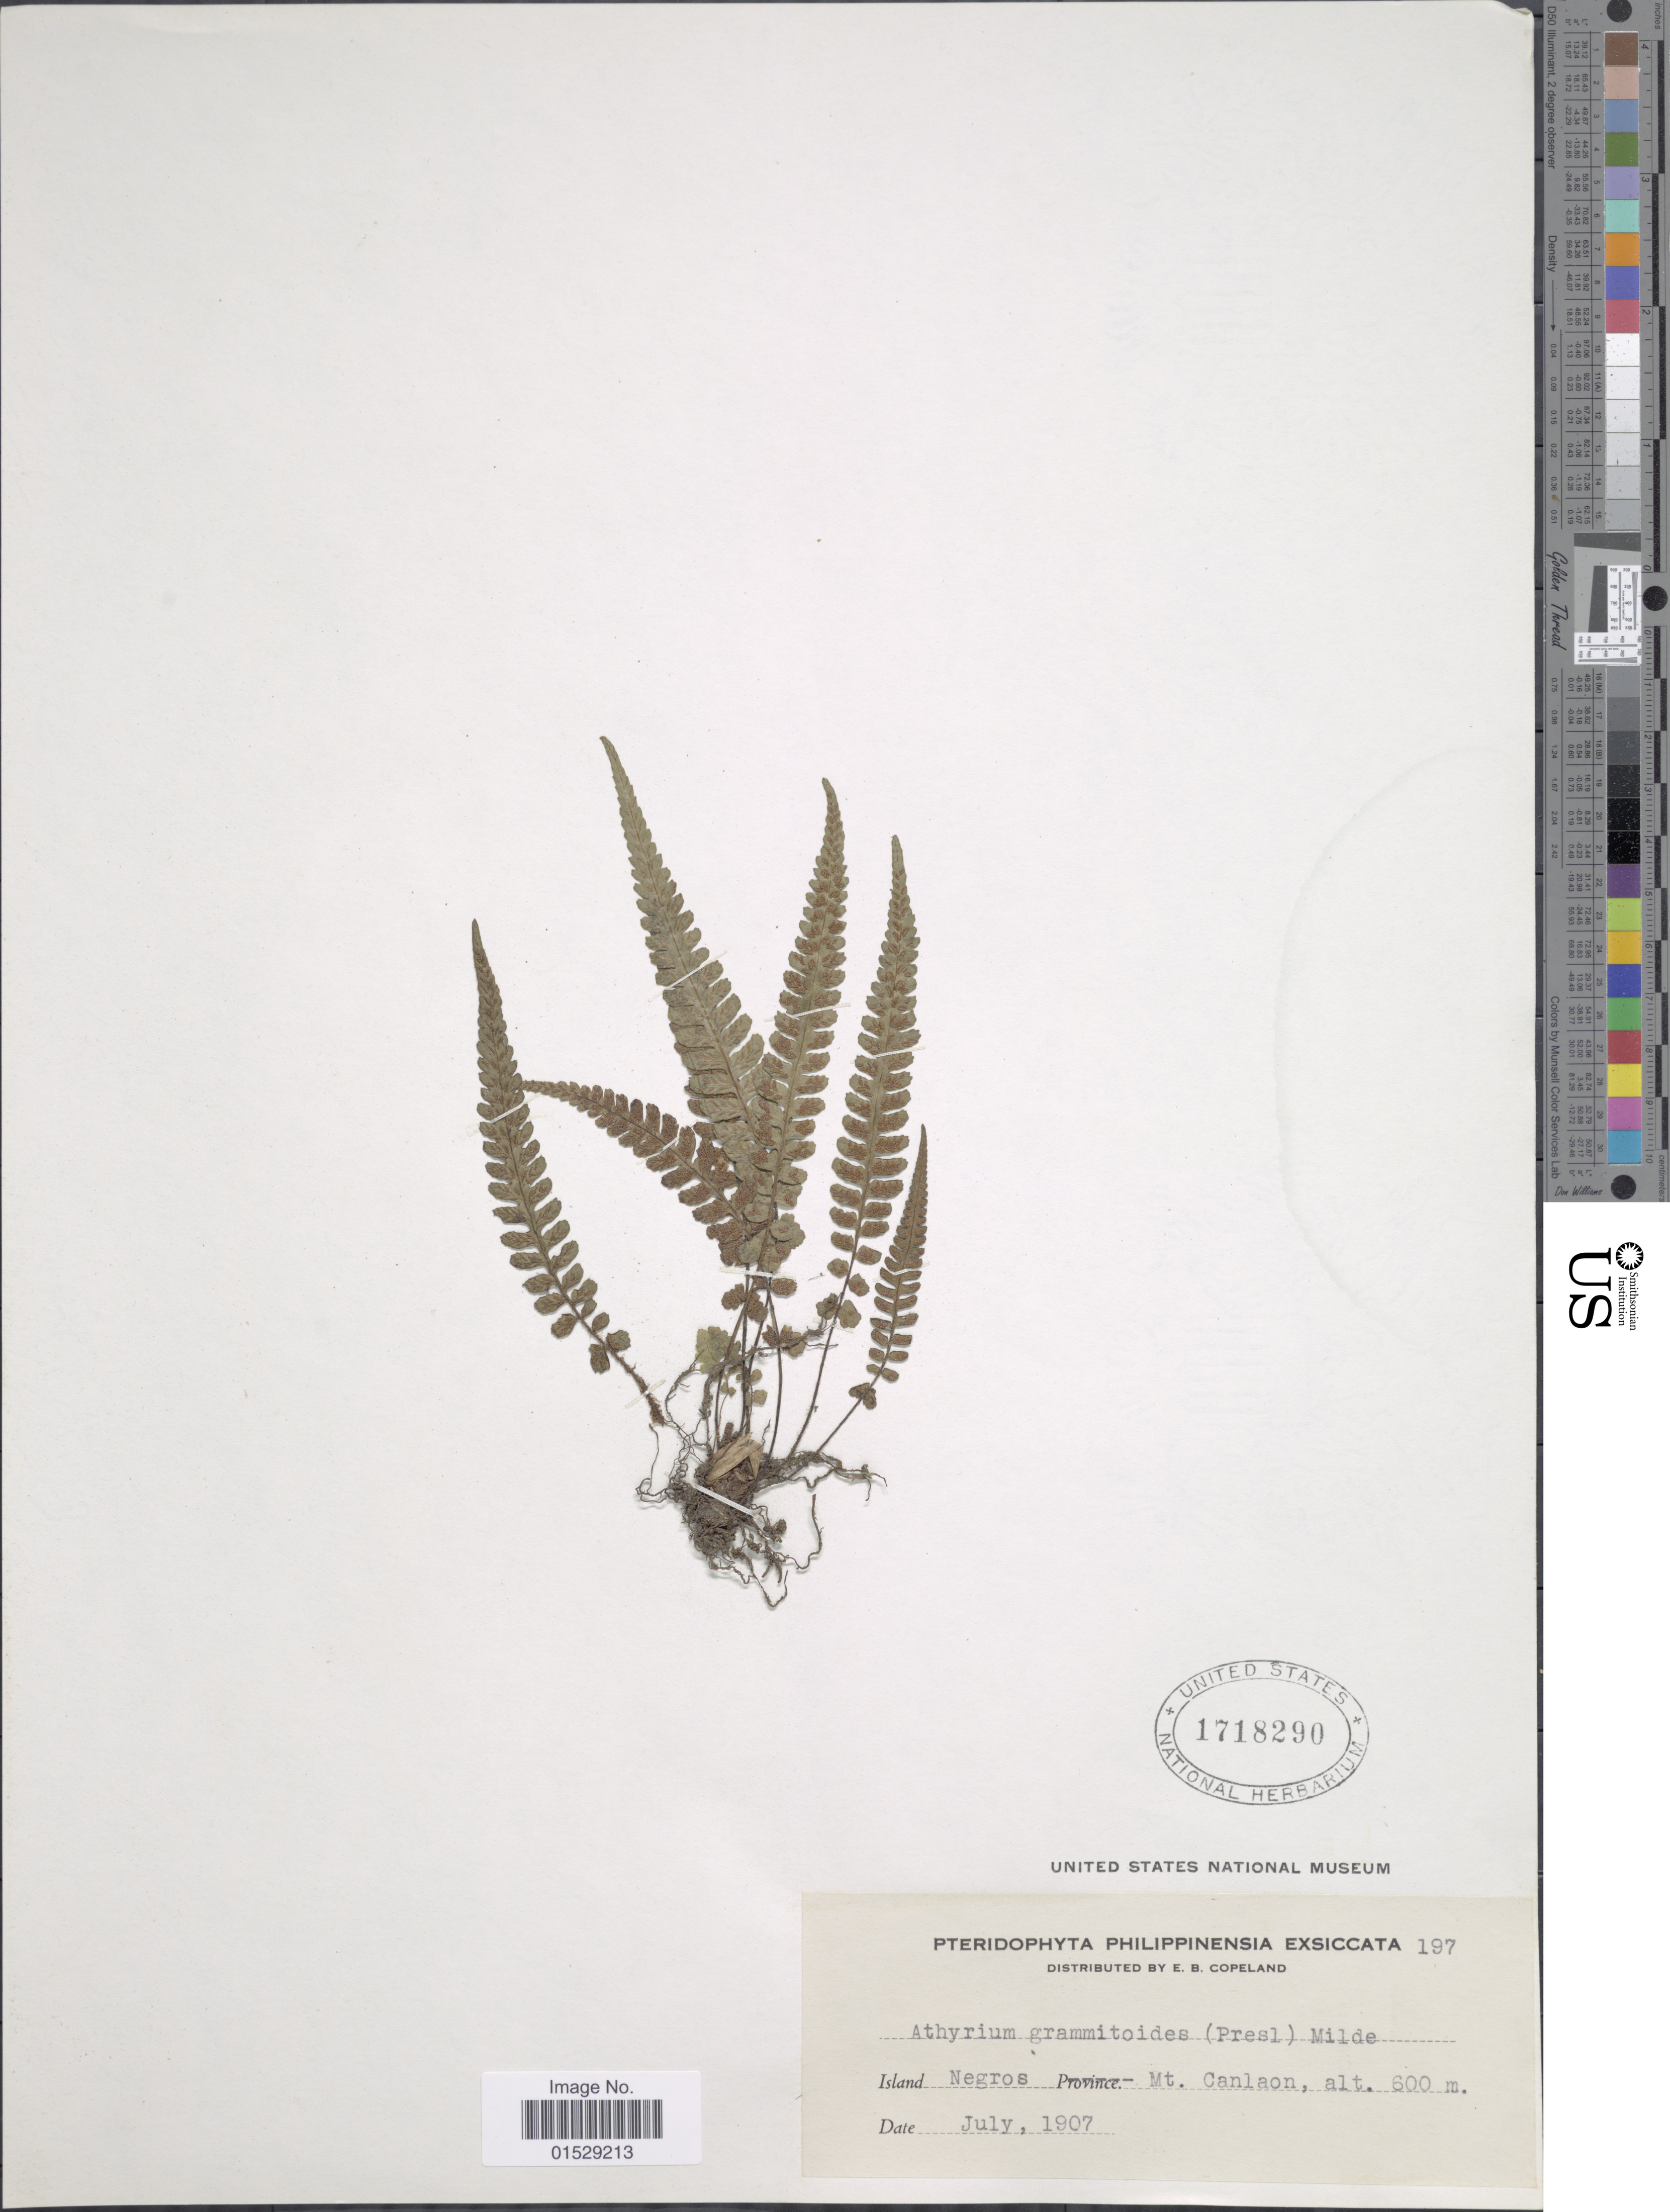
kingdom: Plantae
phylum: Tracheophyta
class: Polypodiopsida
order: Polypodiales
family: Athyriaceae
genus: Deparia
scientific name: Deparia petersenii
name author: (Kunze) M. Kato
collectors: E. B. Copeland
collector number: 197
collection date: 1907-07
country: Philippines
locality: Island Negros, Mt. Canlaon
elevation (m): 600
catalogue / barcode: US 1718290